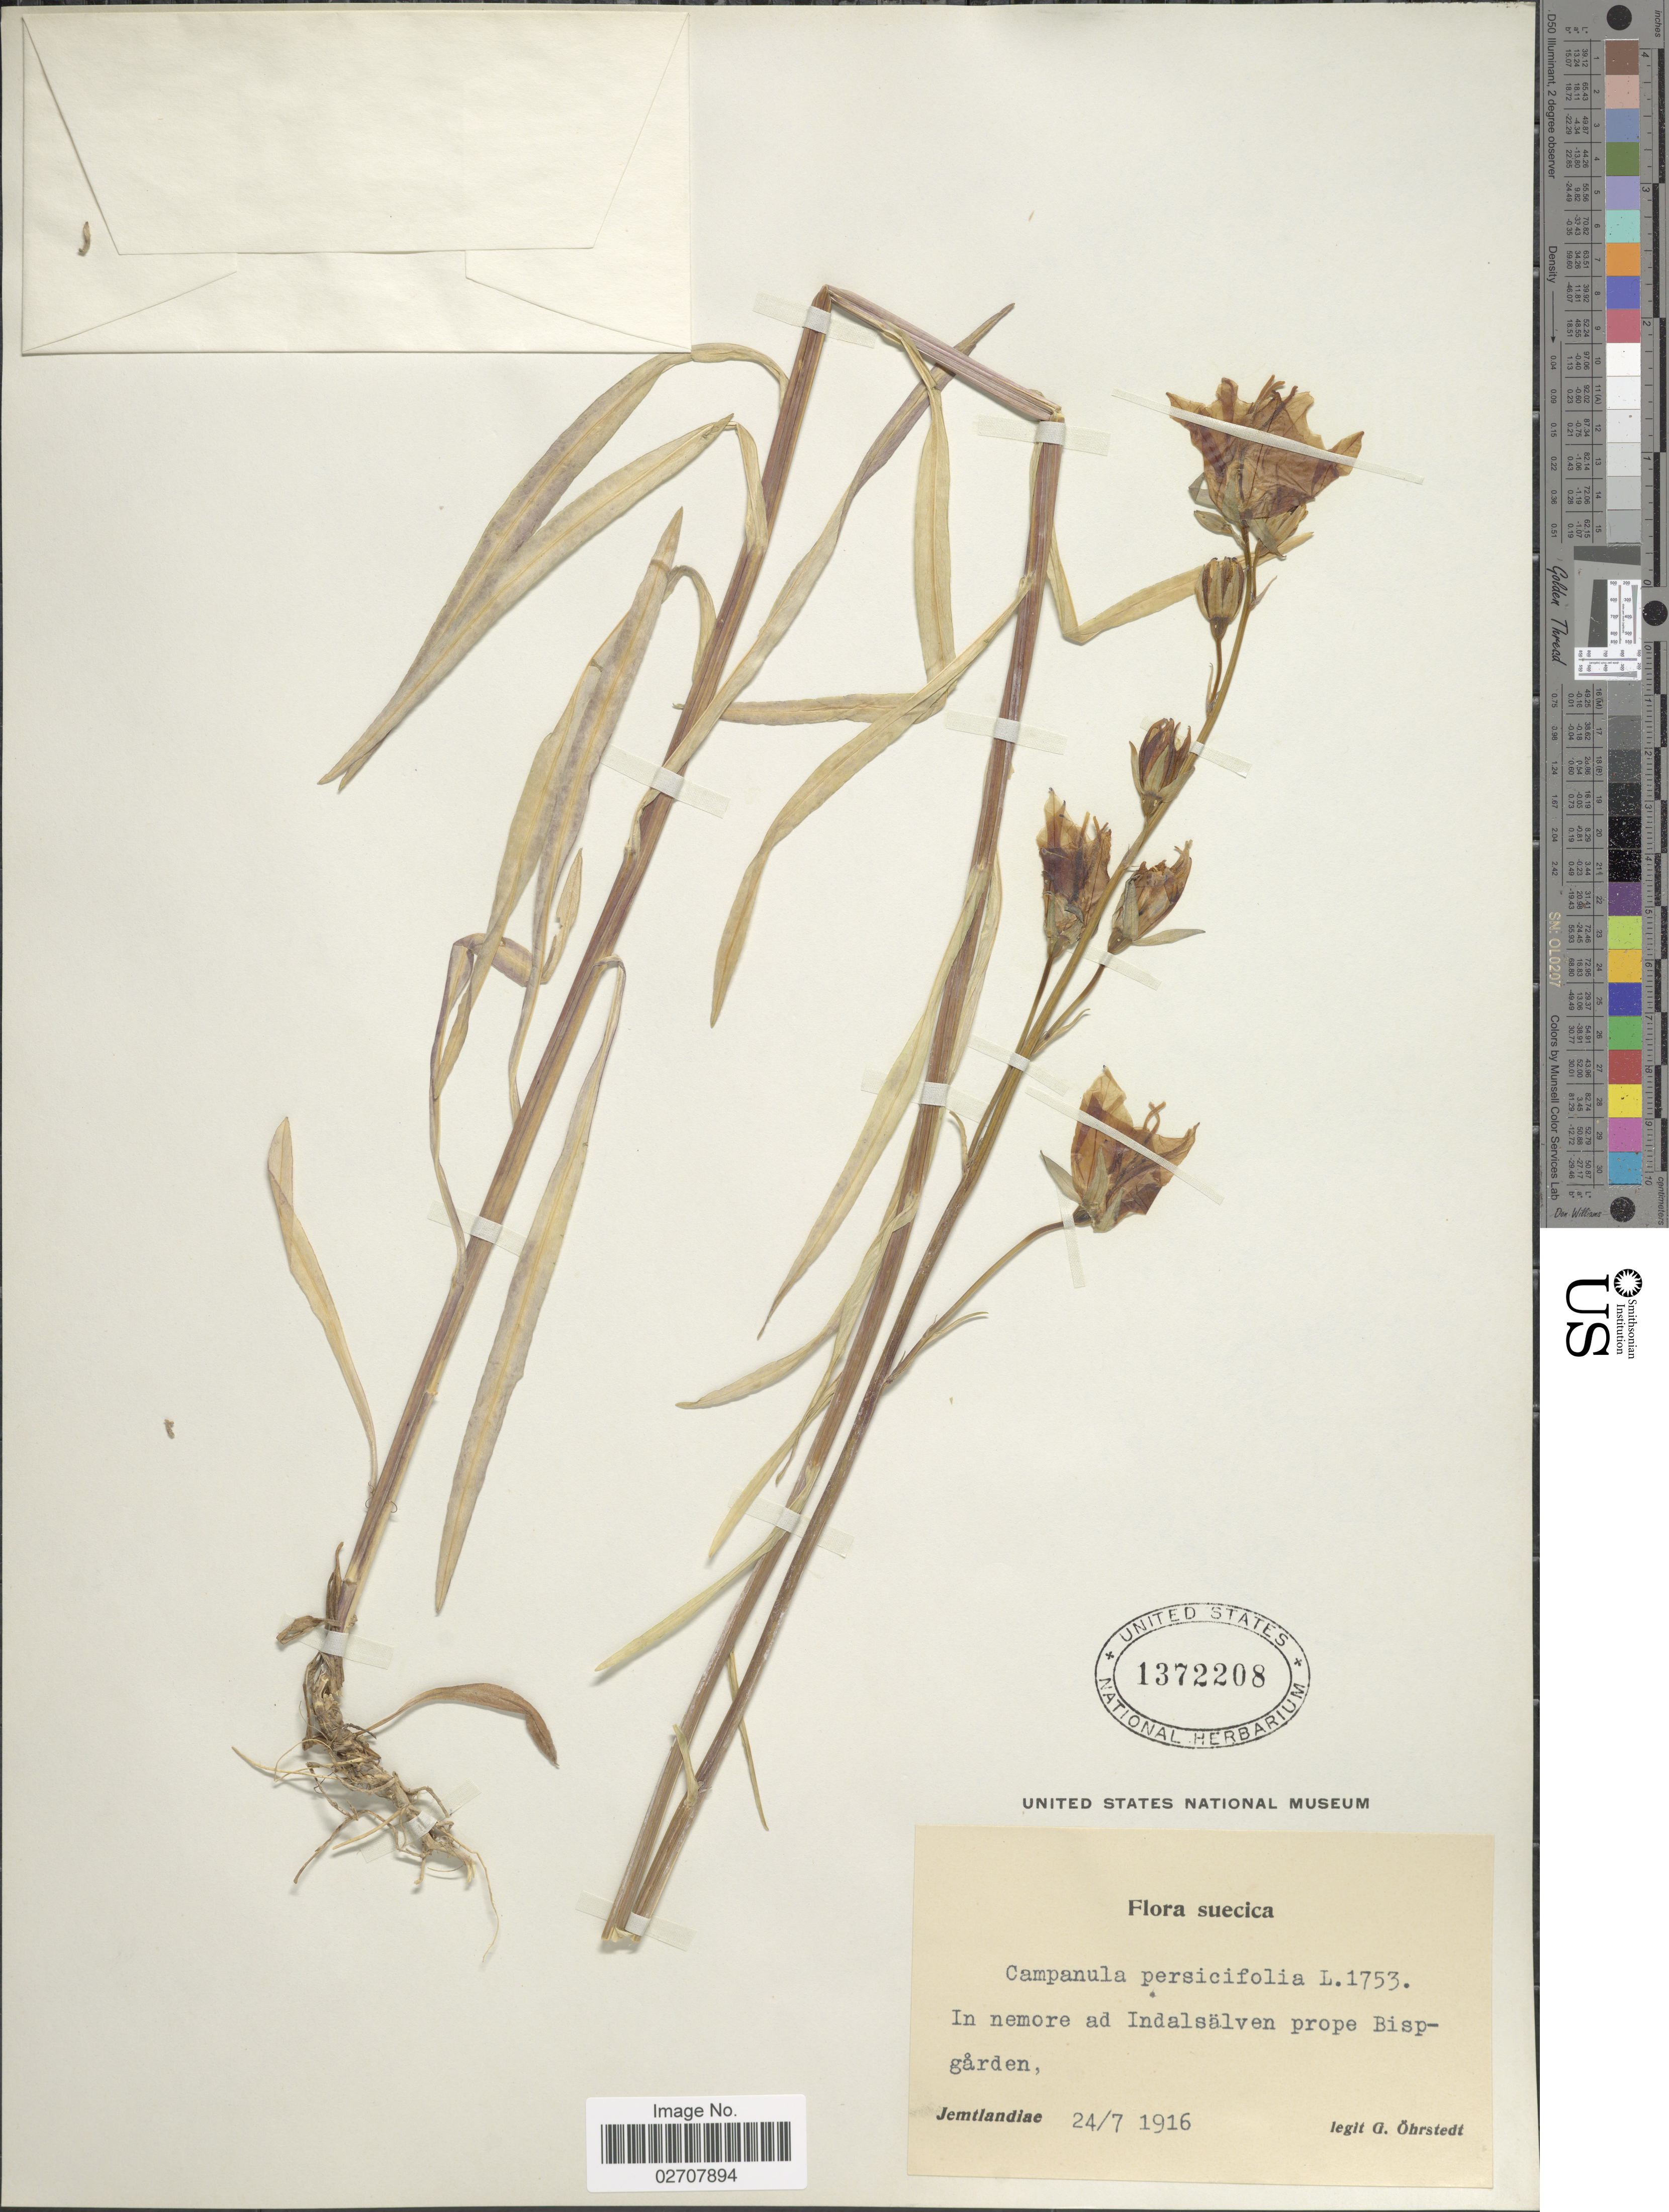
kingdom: Plantae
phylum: Tracheophyta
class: Magnoliopsida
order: Asterales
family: Campanulaceae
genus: Campanula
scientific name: Campanula persicifolia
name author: L.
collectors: G. Öhrstedt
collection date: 1916-07-24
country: Sweden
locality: In nemore and Indalsalven prope Bispgarden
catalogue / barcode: US 1372208